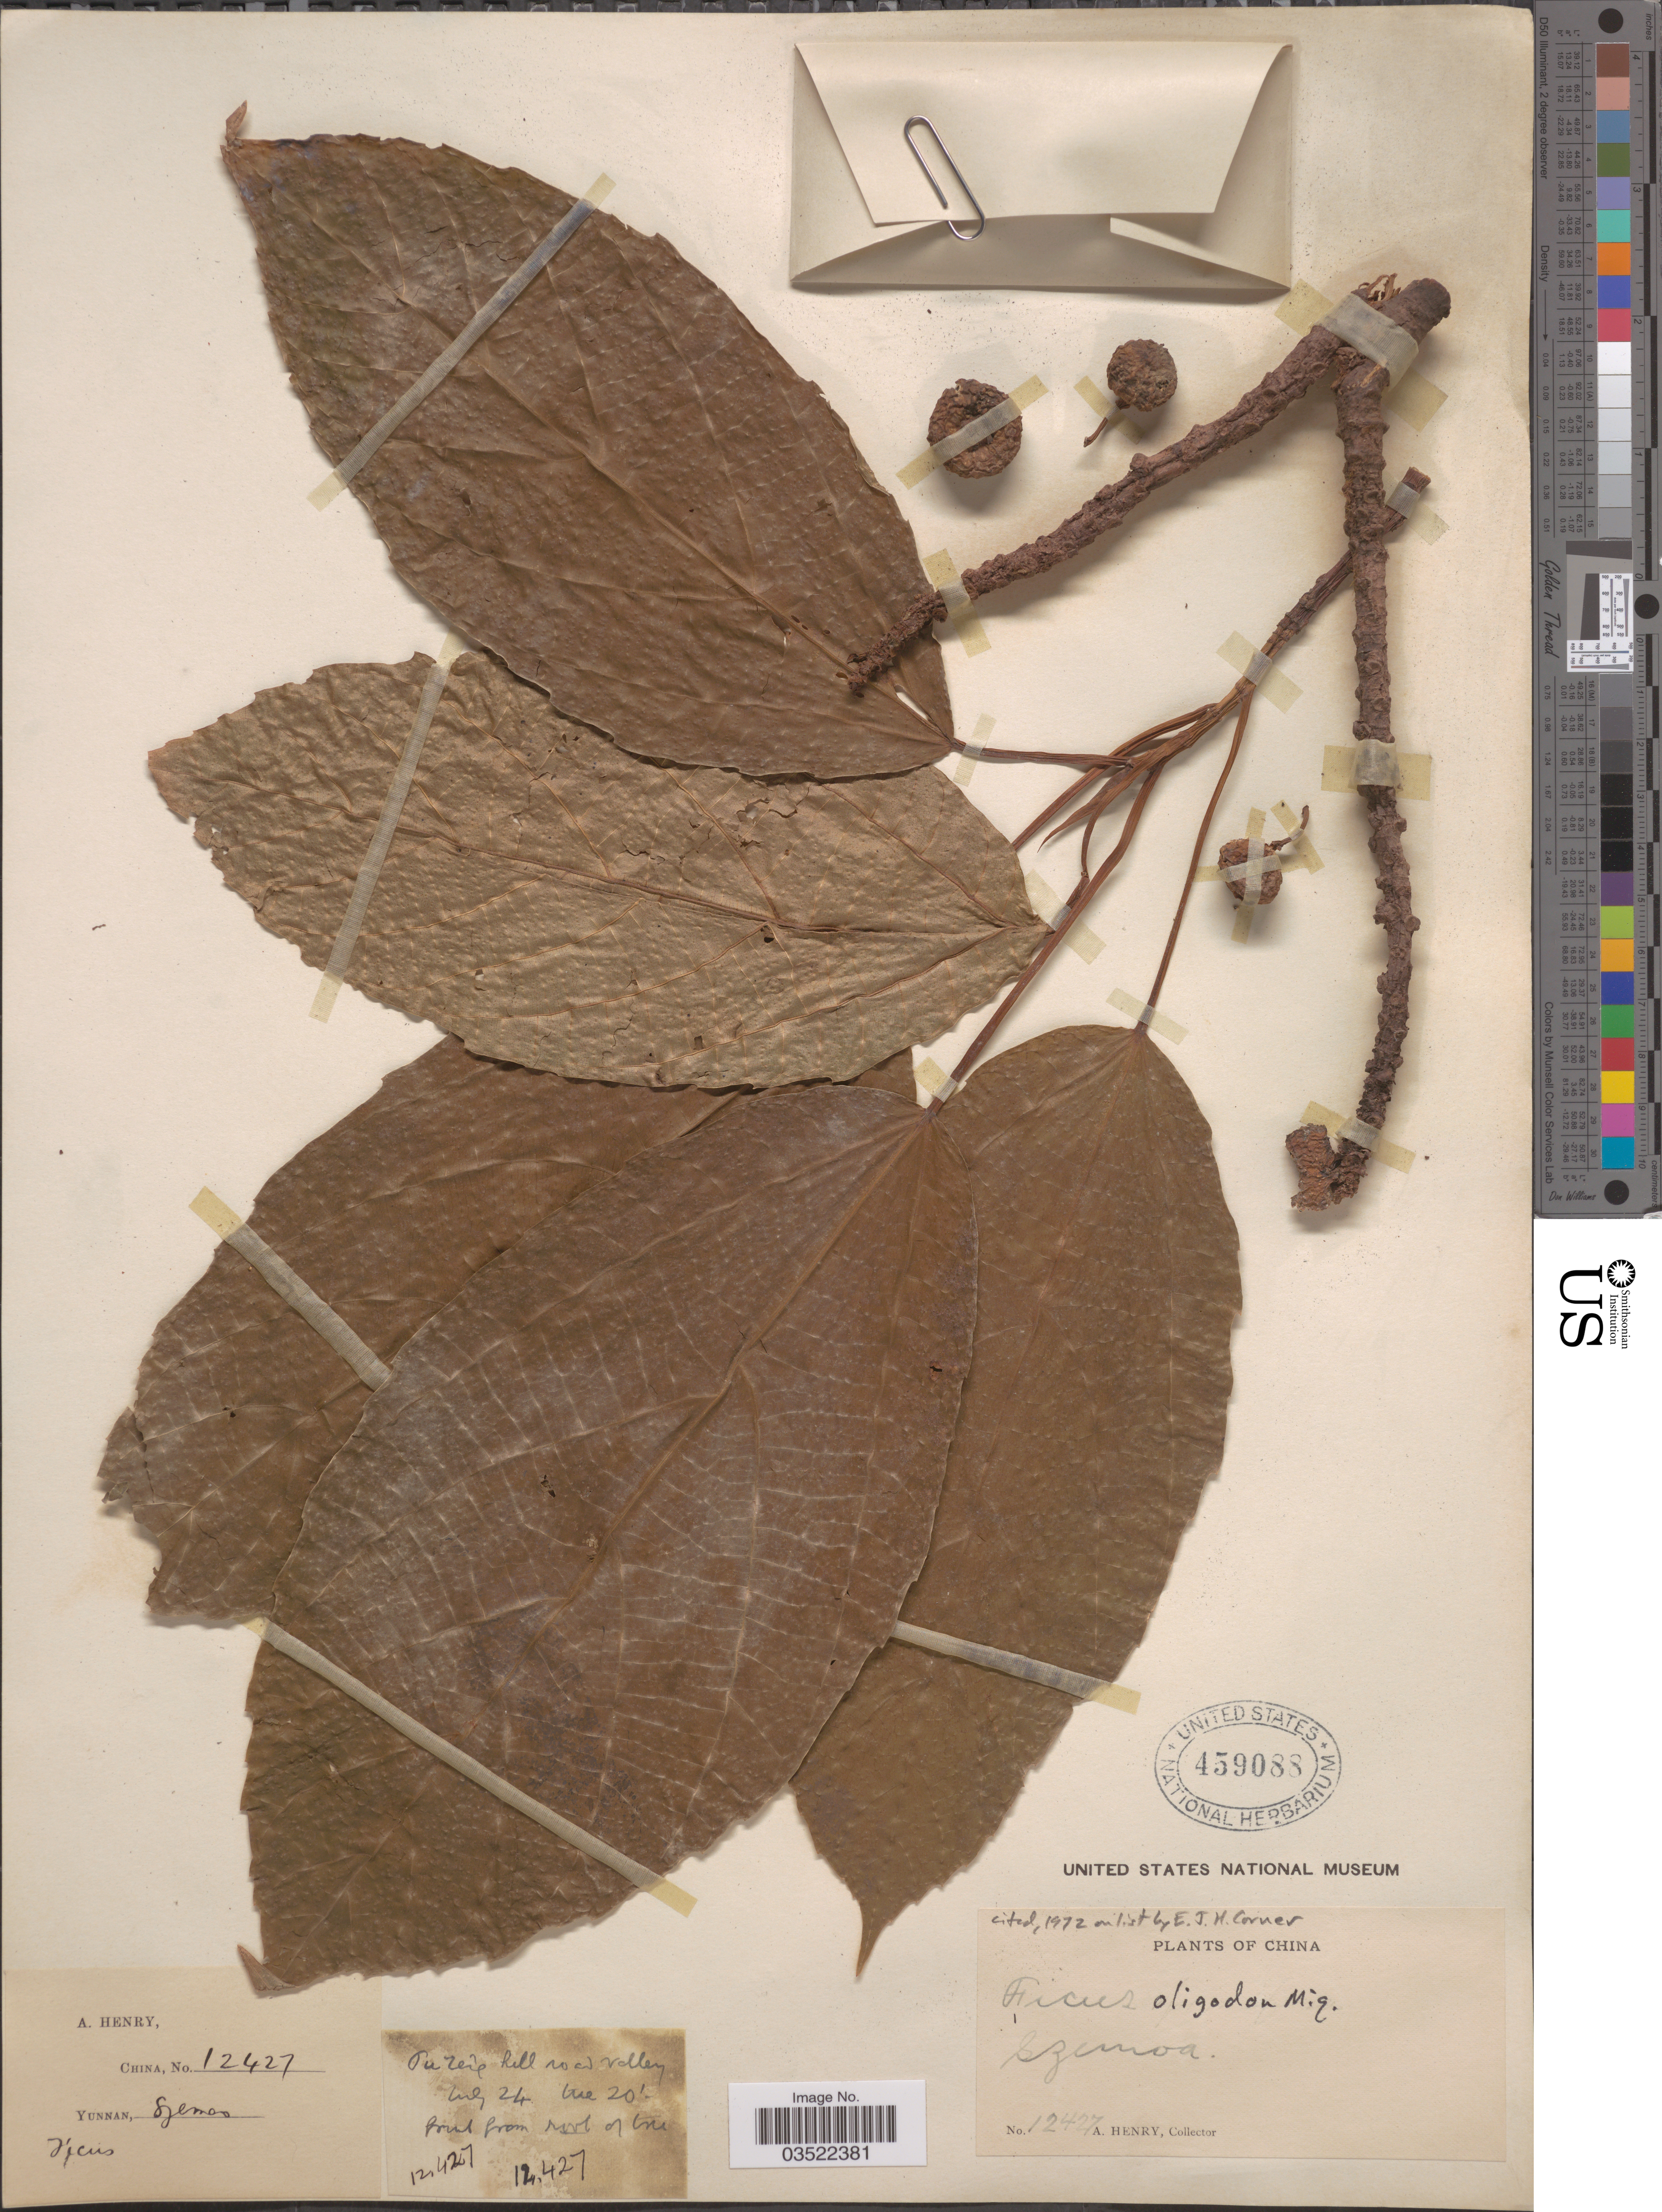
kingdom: Plantae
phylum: Tracheophyta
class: Magnoliopsida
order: Rosales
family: Moraceae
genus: Ficus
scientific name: Ficus oligodon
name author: Miq.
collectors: A. Henry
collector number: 12427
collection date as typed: Transcribed d/m/y: /7/24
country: China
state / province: Yunnan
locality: Szemoa.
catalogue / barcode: US 459088